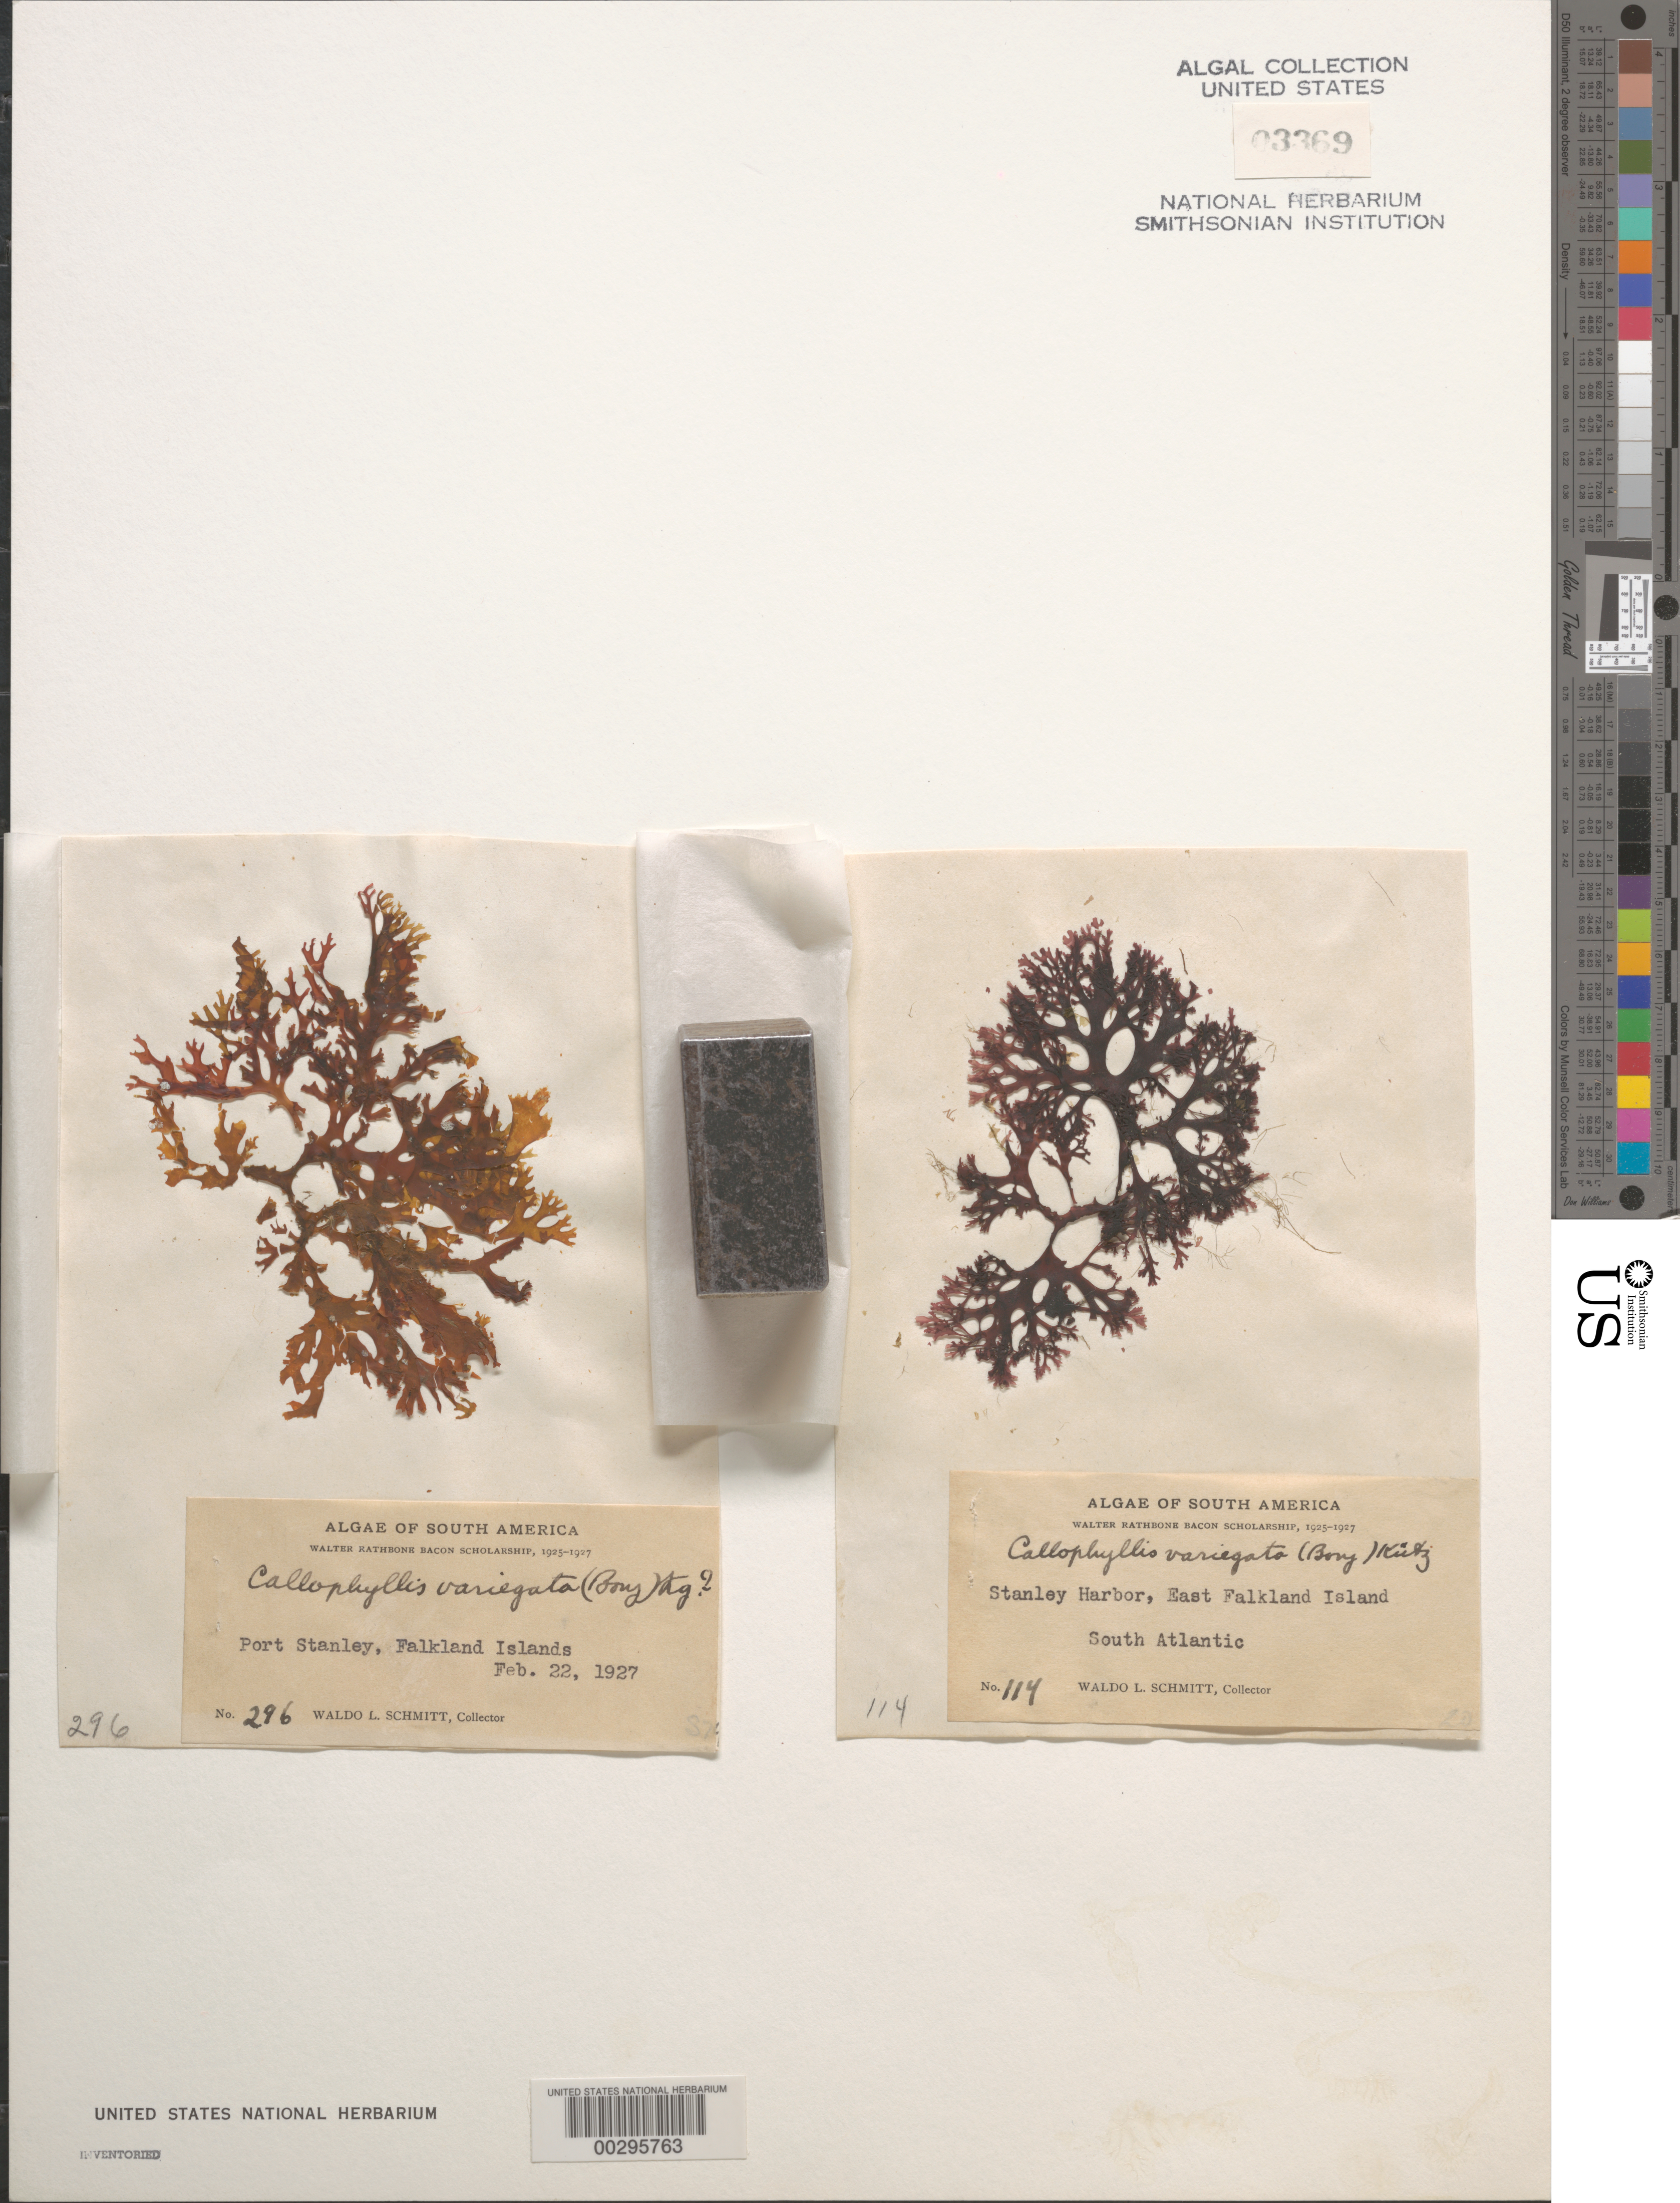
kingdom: Plantae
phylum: Rhodophyta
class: Florideophyceae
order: Gigartinales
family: Kallymeniaceae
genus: Callophyllis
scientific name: Callophyllis variegata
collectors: W. L. Schmitt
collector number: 114 & 296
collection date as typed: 22 Feb 1927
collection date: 1927-02-22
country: Falkland Islands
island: East Falkland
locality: Stanley Harbor (Port Stanley)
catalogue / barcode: US 3369